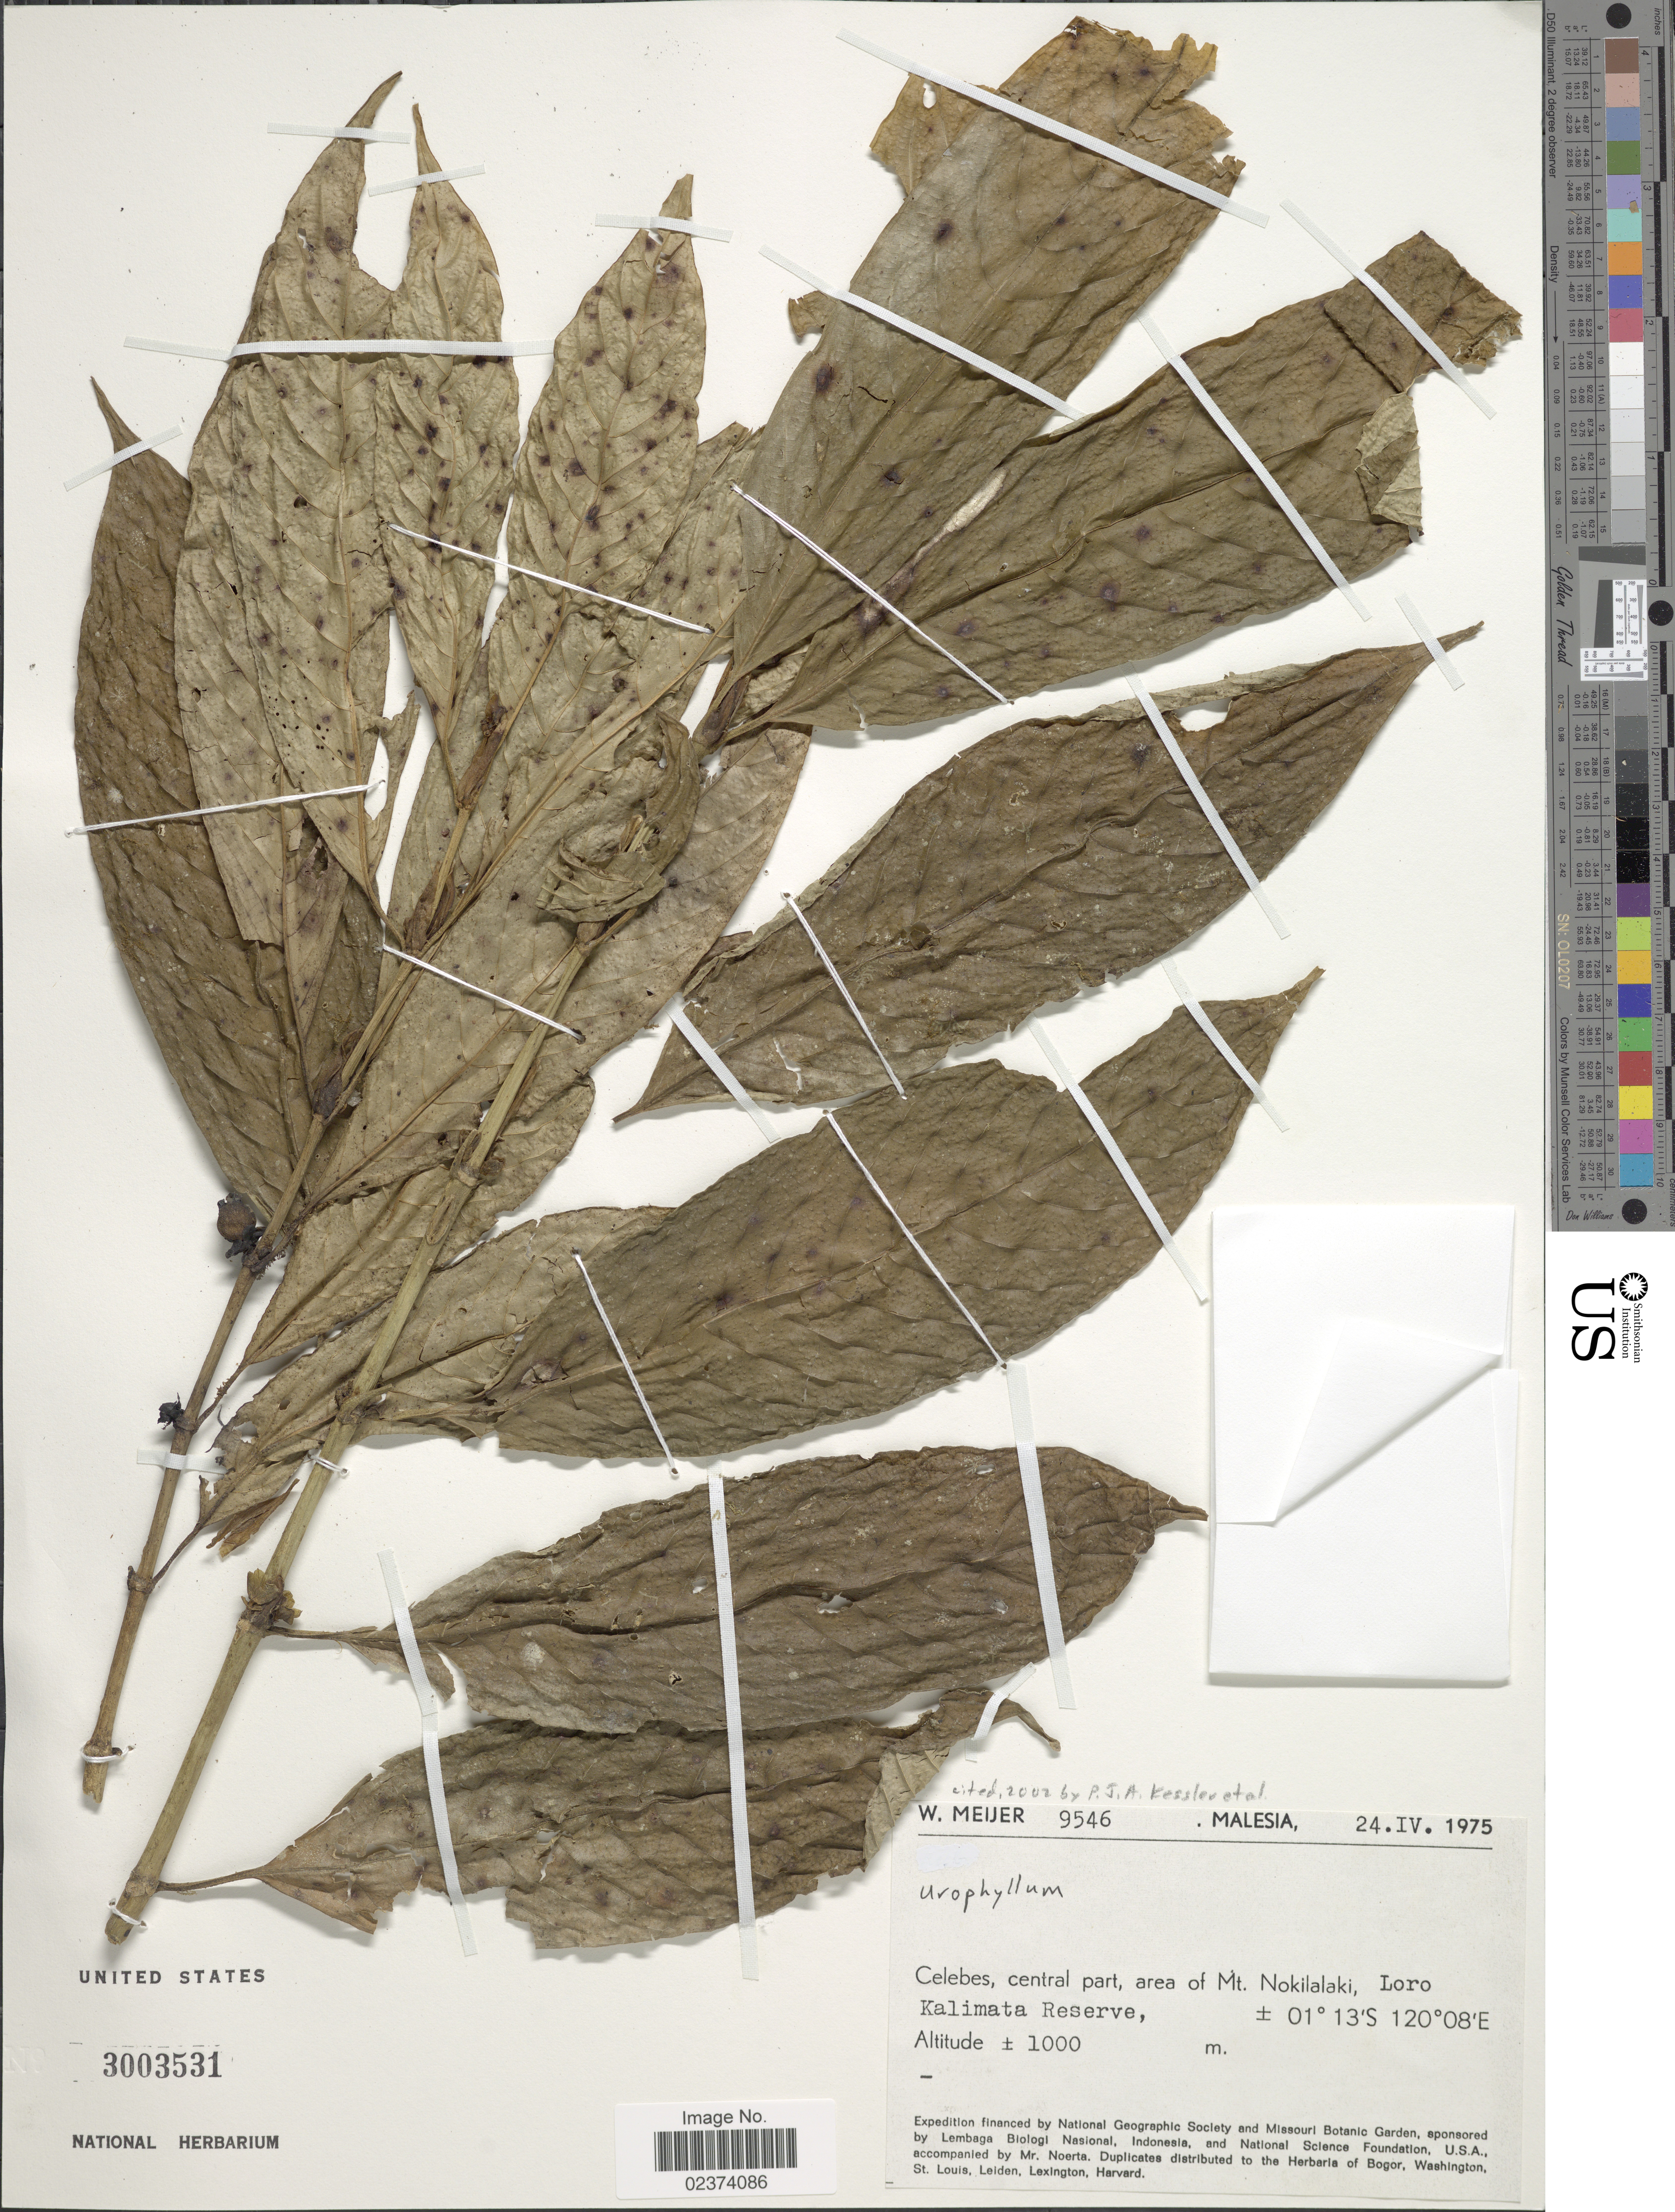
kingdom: Plantae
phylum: Tracheophyta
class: Magnoliopsida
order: Gentianales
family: Rubiaceae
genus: Urophyllum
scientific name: Urophyllum sp.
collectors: W. Meijer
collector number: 9546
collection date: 1975-04-24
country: Malaysia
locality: Malesia, Celebes, central part, area of Mt. Nokilalaki, Loro Kalimata Reserve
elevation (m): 1000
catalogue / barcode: US 3003531